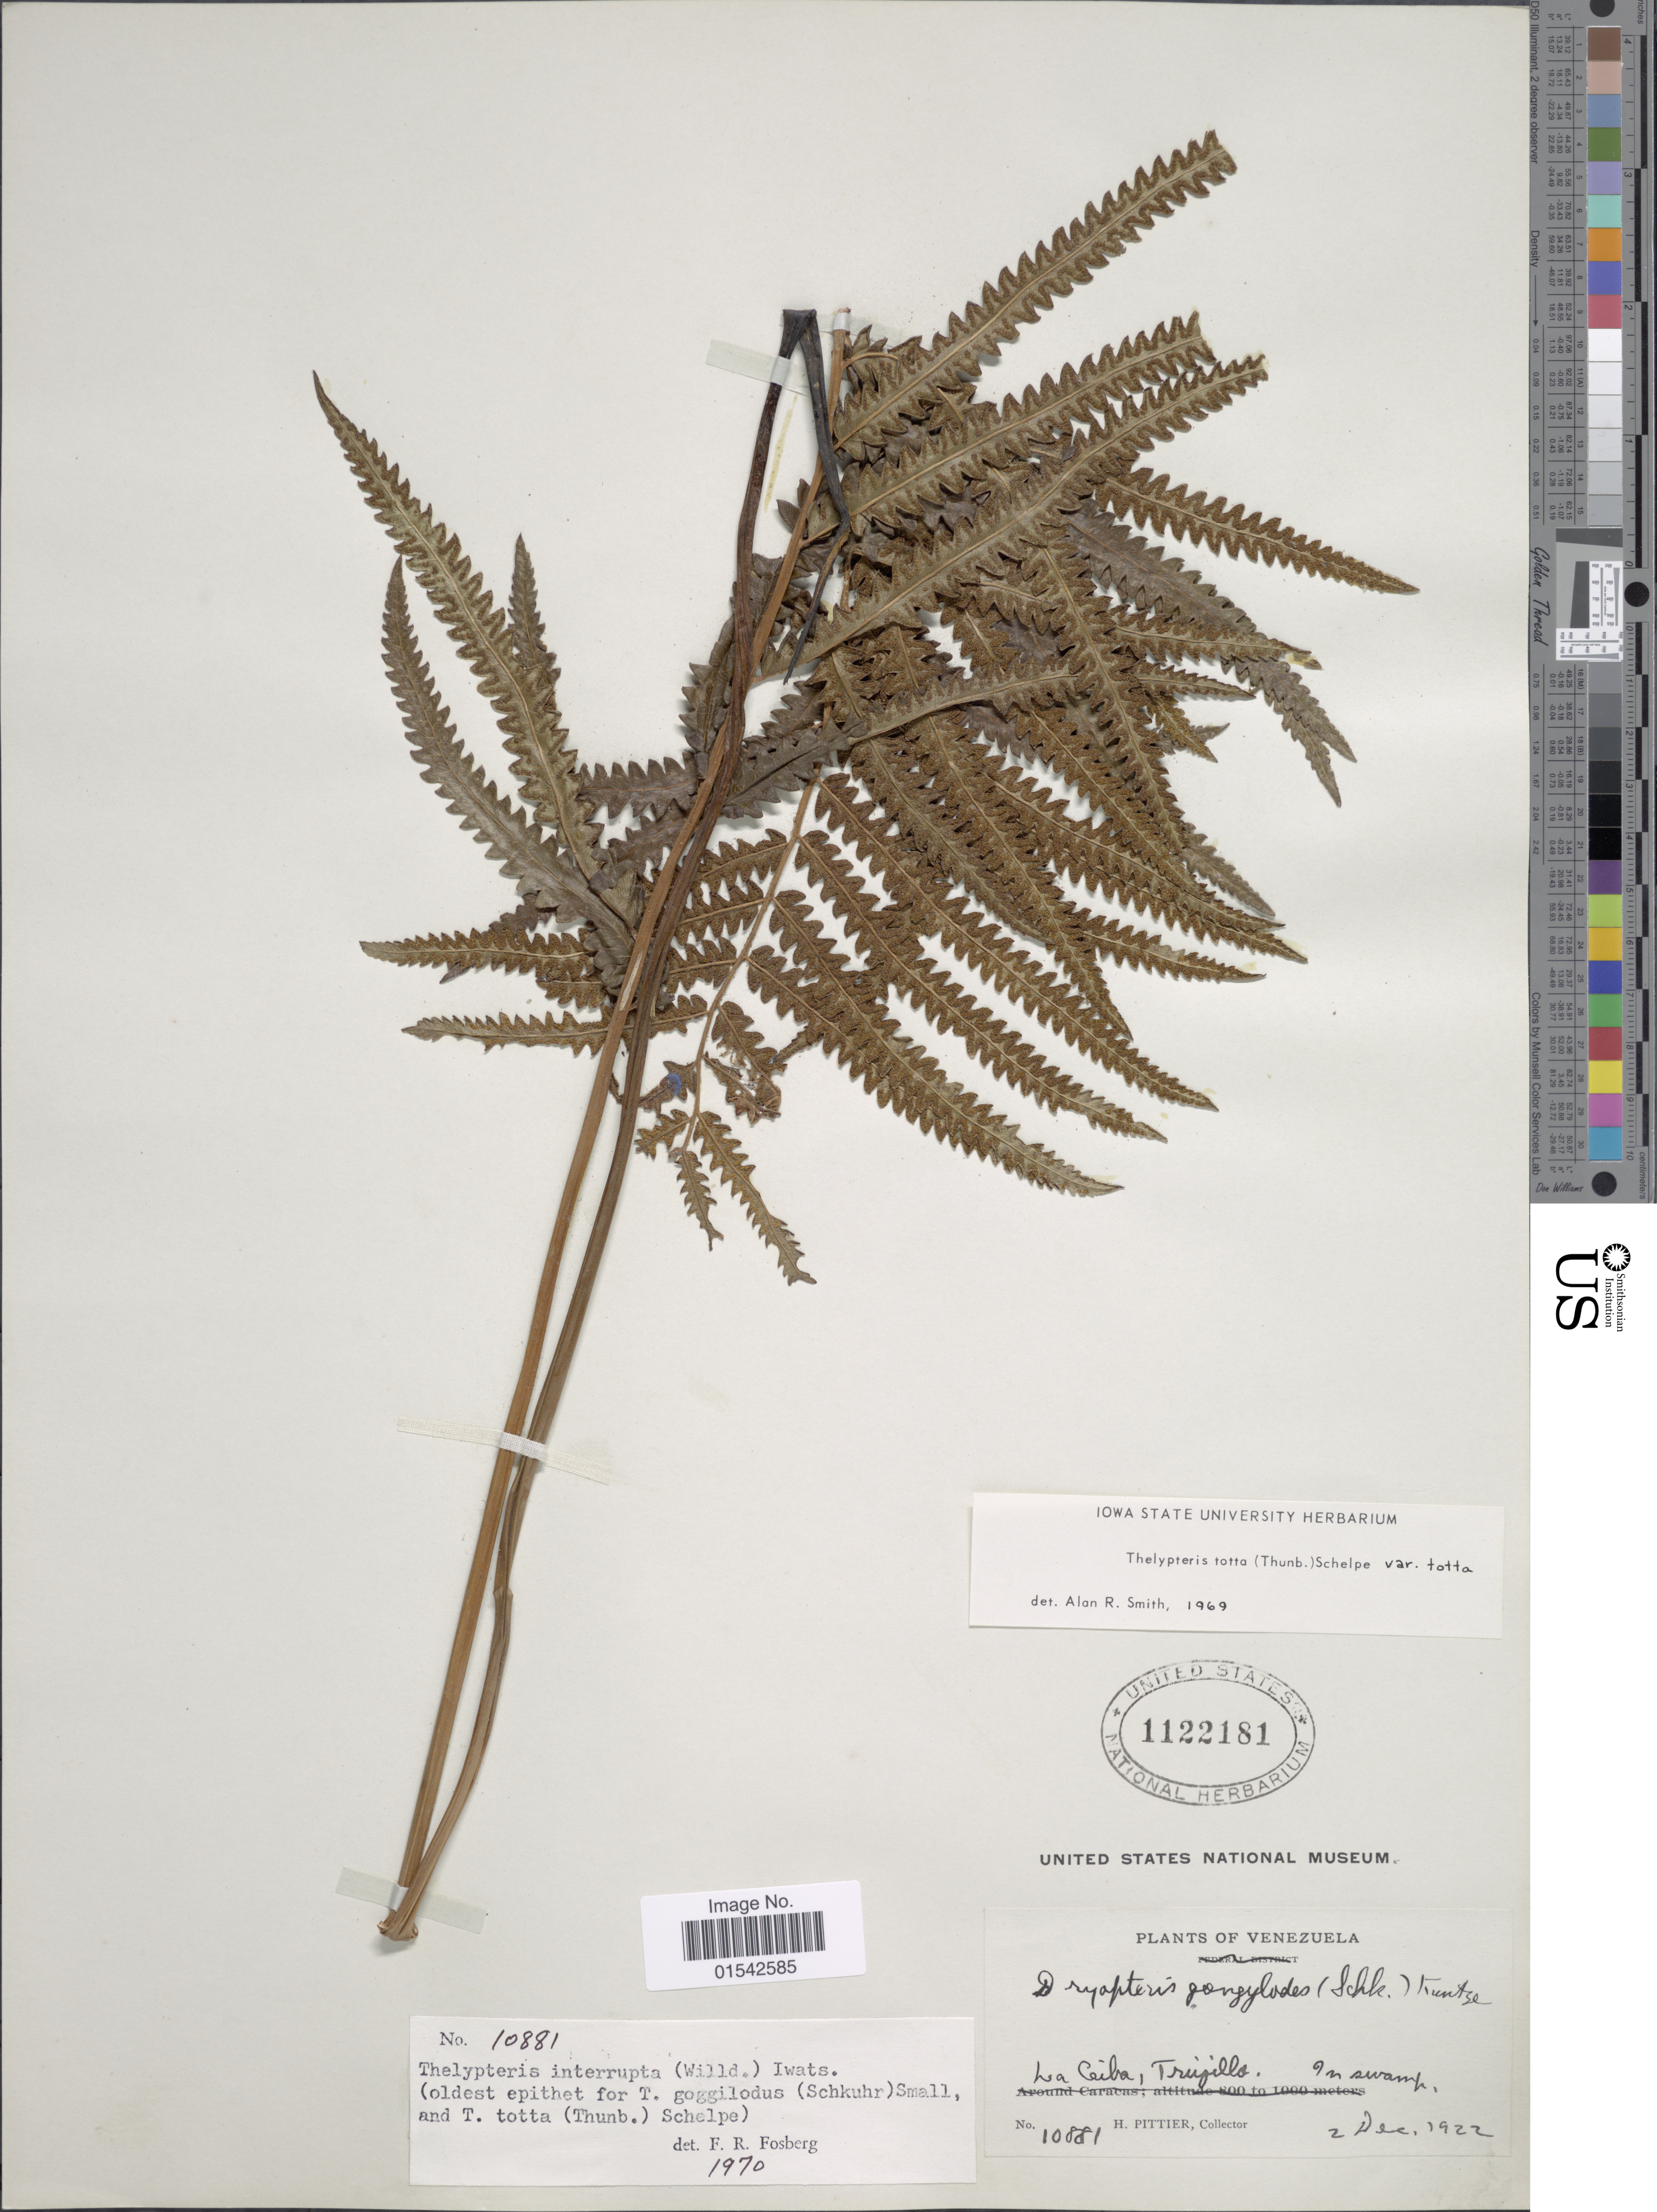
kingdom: Plantae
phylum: Tracheophyta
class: Polypodiopsida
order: Polypodiales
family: Thelypteridaceae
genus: Cyclosorus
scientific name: Cyclosorus interruptus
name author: (Willd.) H. Itô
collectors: H. F. Pittier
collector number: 10881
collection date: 1922-12-02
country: Venezuela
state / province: Trujillo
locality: La Ceiba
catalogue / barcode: US 1122181